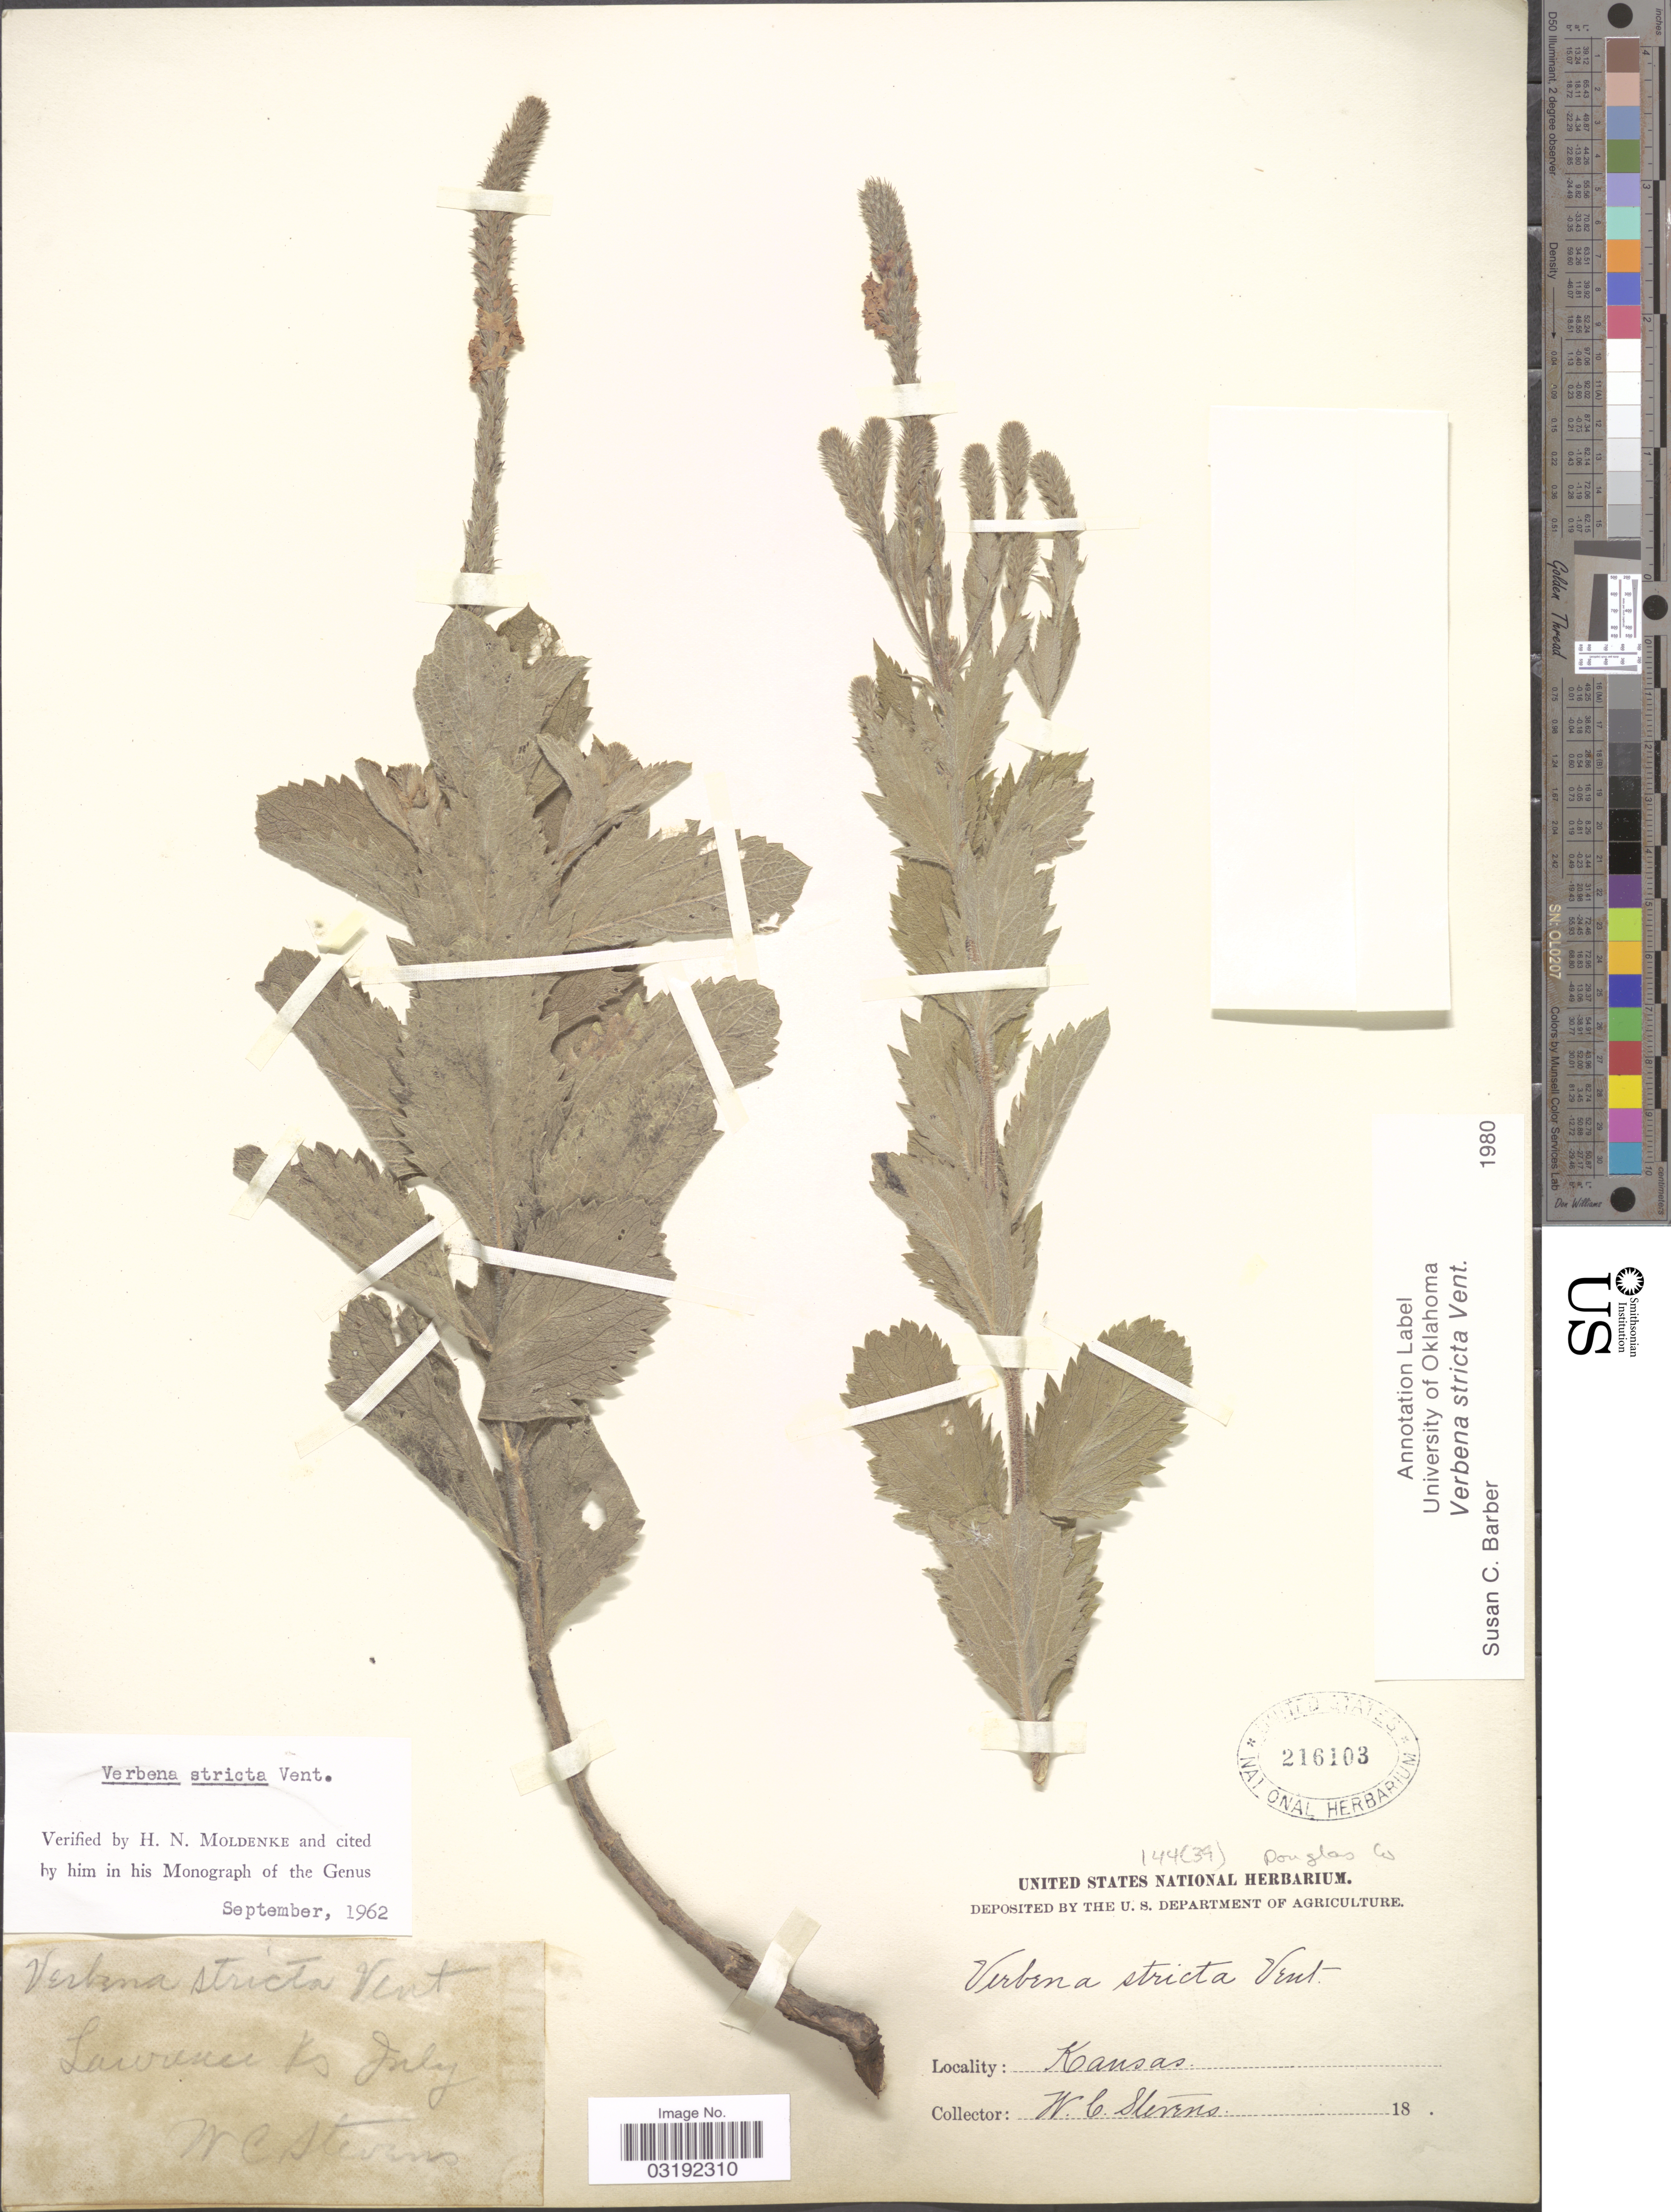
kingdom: Plantae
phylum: Tracheophyta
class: Magnoliopsida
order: Lamiales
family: Verbenaceae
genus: Verbena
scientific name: Verbena stricta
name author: Vent.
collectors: W. C. Stevens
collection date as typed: July 18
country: United States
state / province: Kansas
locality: Lawrence, Douglas Co.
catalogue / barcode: US 216103